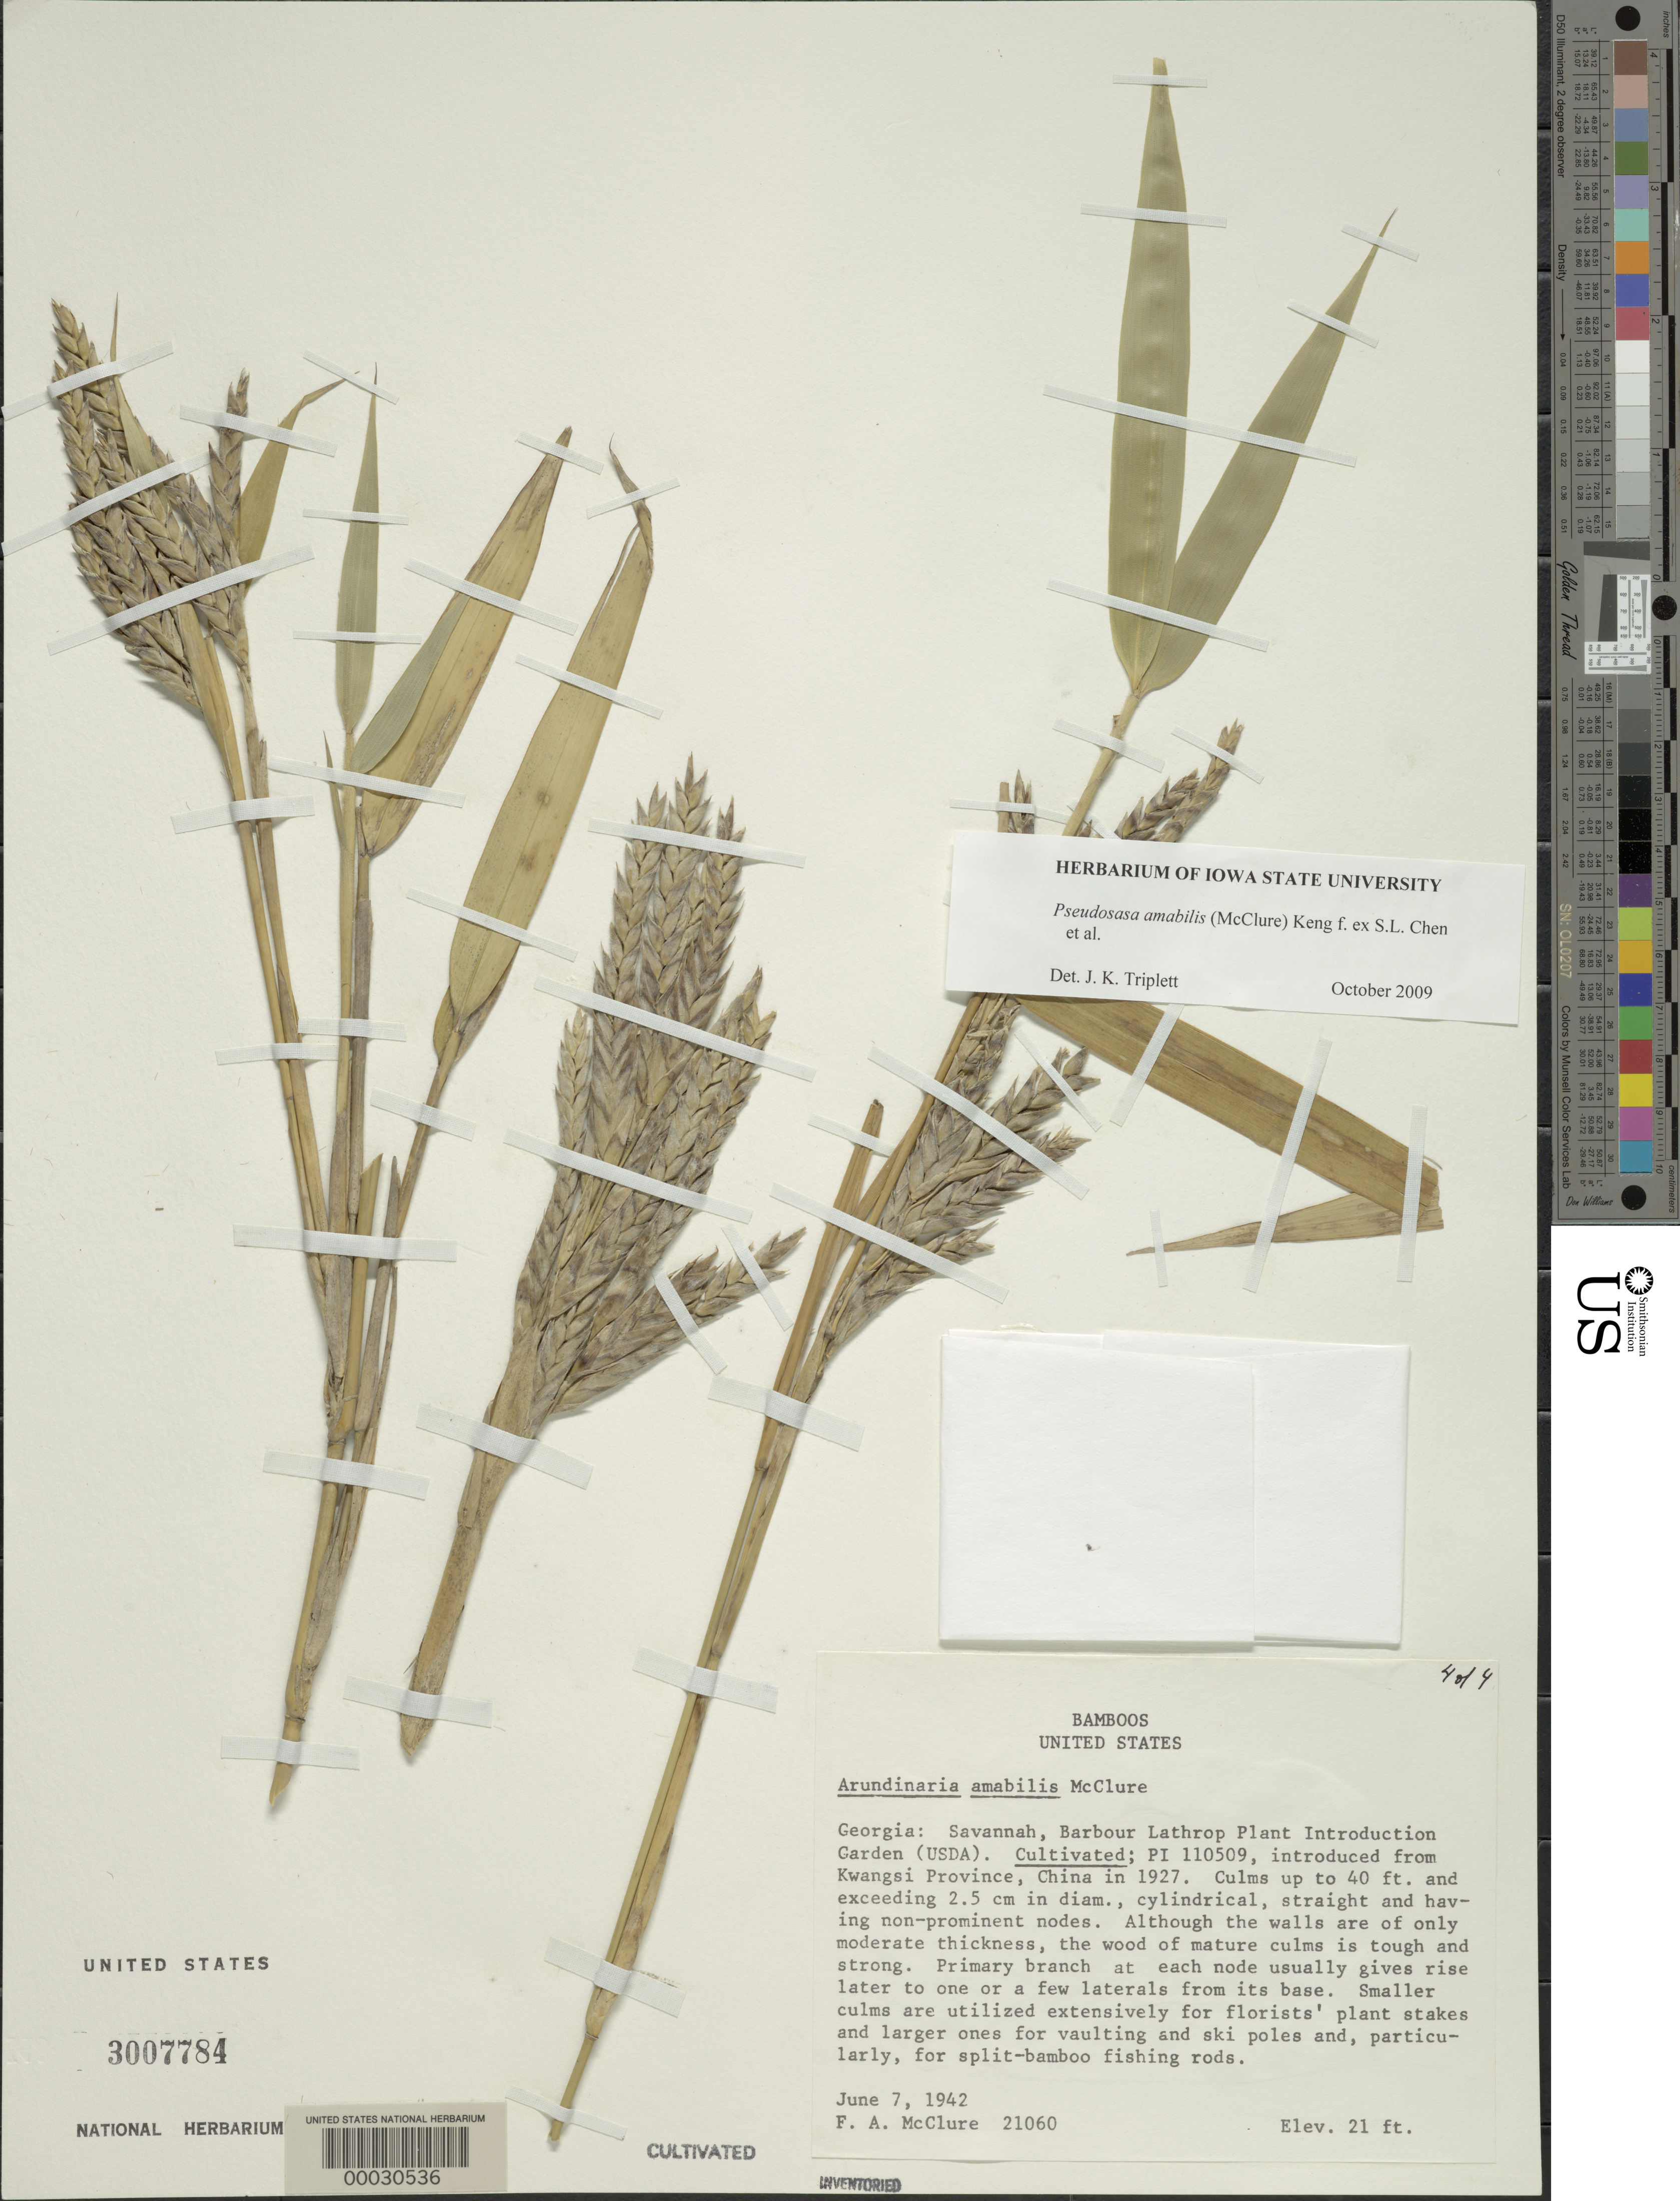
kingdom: Plantae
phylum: Tracheophyta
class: Liliopsida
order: Poales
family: Poaceae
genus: Pseudosasa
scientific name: Pseudosasa amabilis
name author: (McClure) Keng f.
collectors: F. A. McClure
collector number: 21060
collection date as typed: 07 Jun 1942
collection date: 1942-06-07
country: United States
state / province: Georgia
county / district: Chatham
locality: Savannah, Barbour Lathrop Plant Introduction Garden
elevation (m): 6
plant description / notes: Leaf Complement Original collection from Kwangsi Province, China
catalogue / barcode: US 3007784